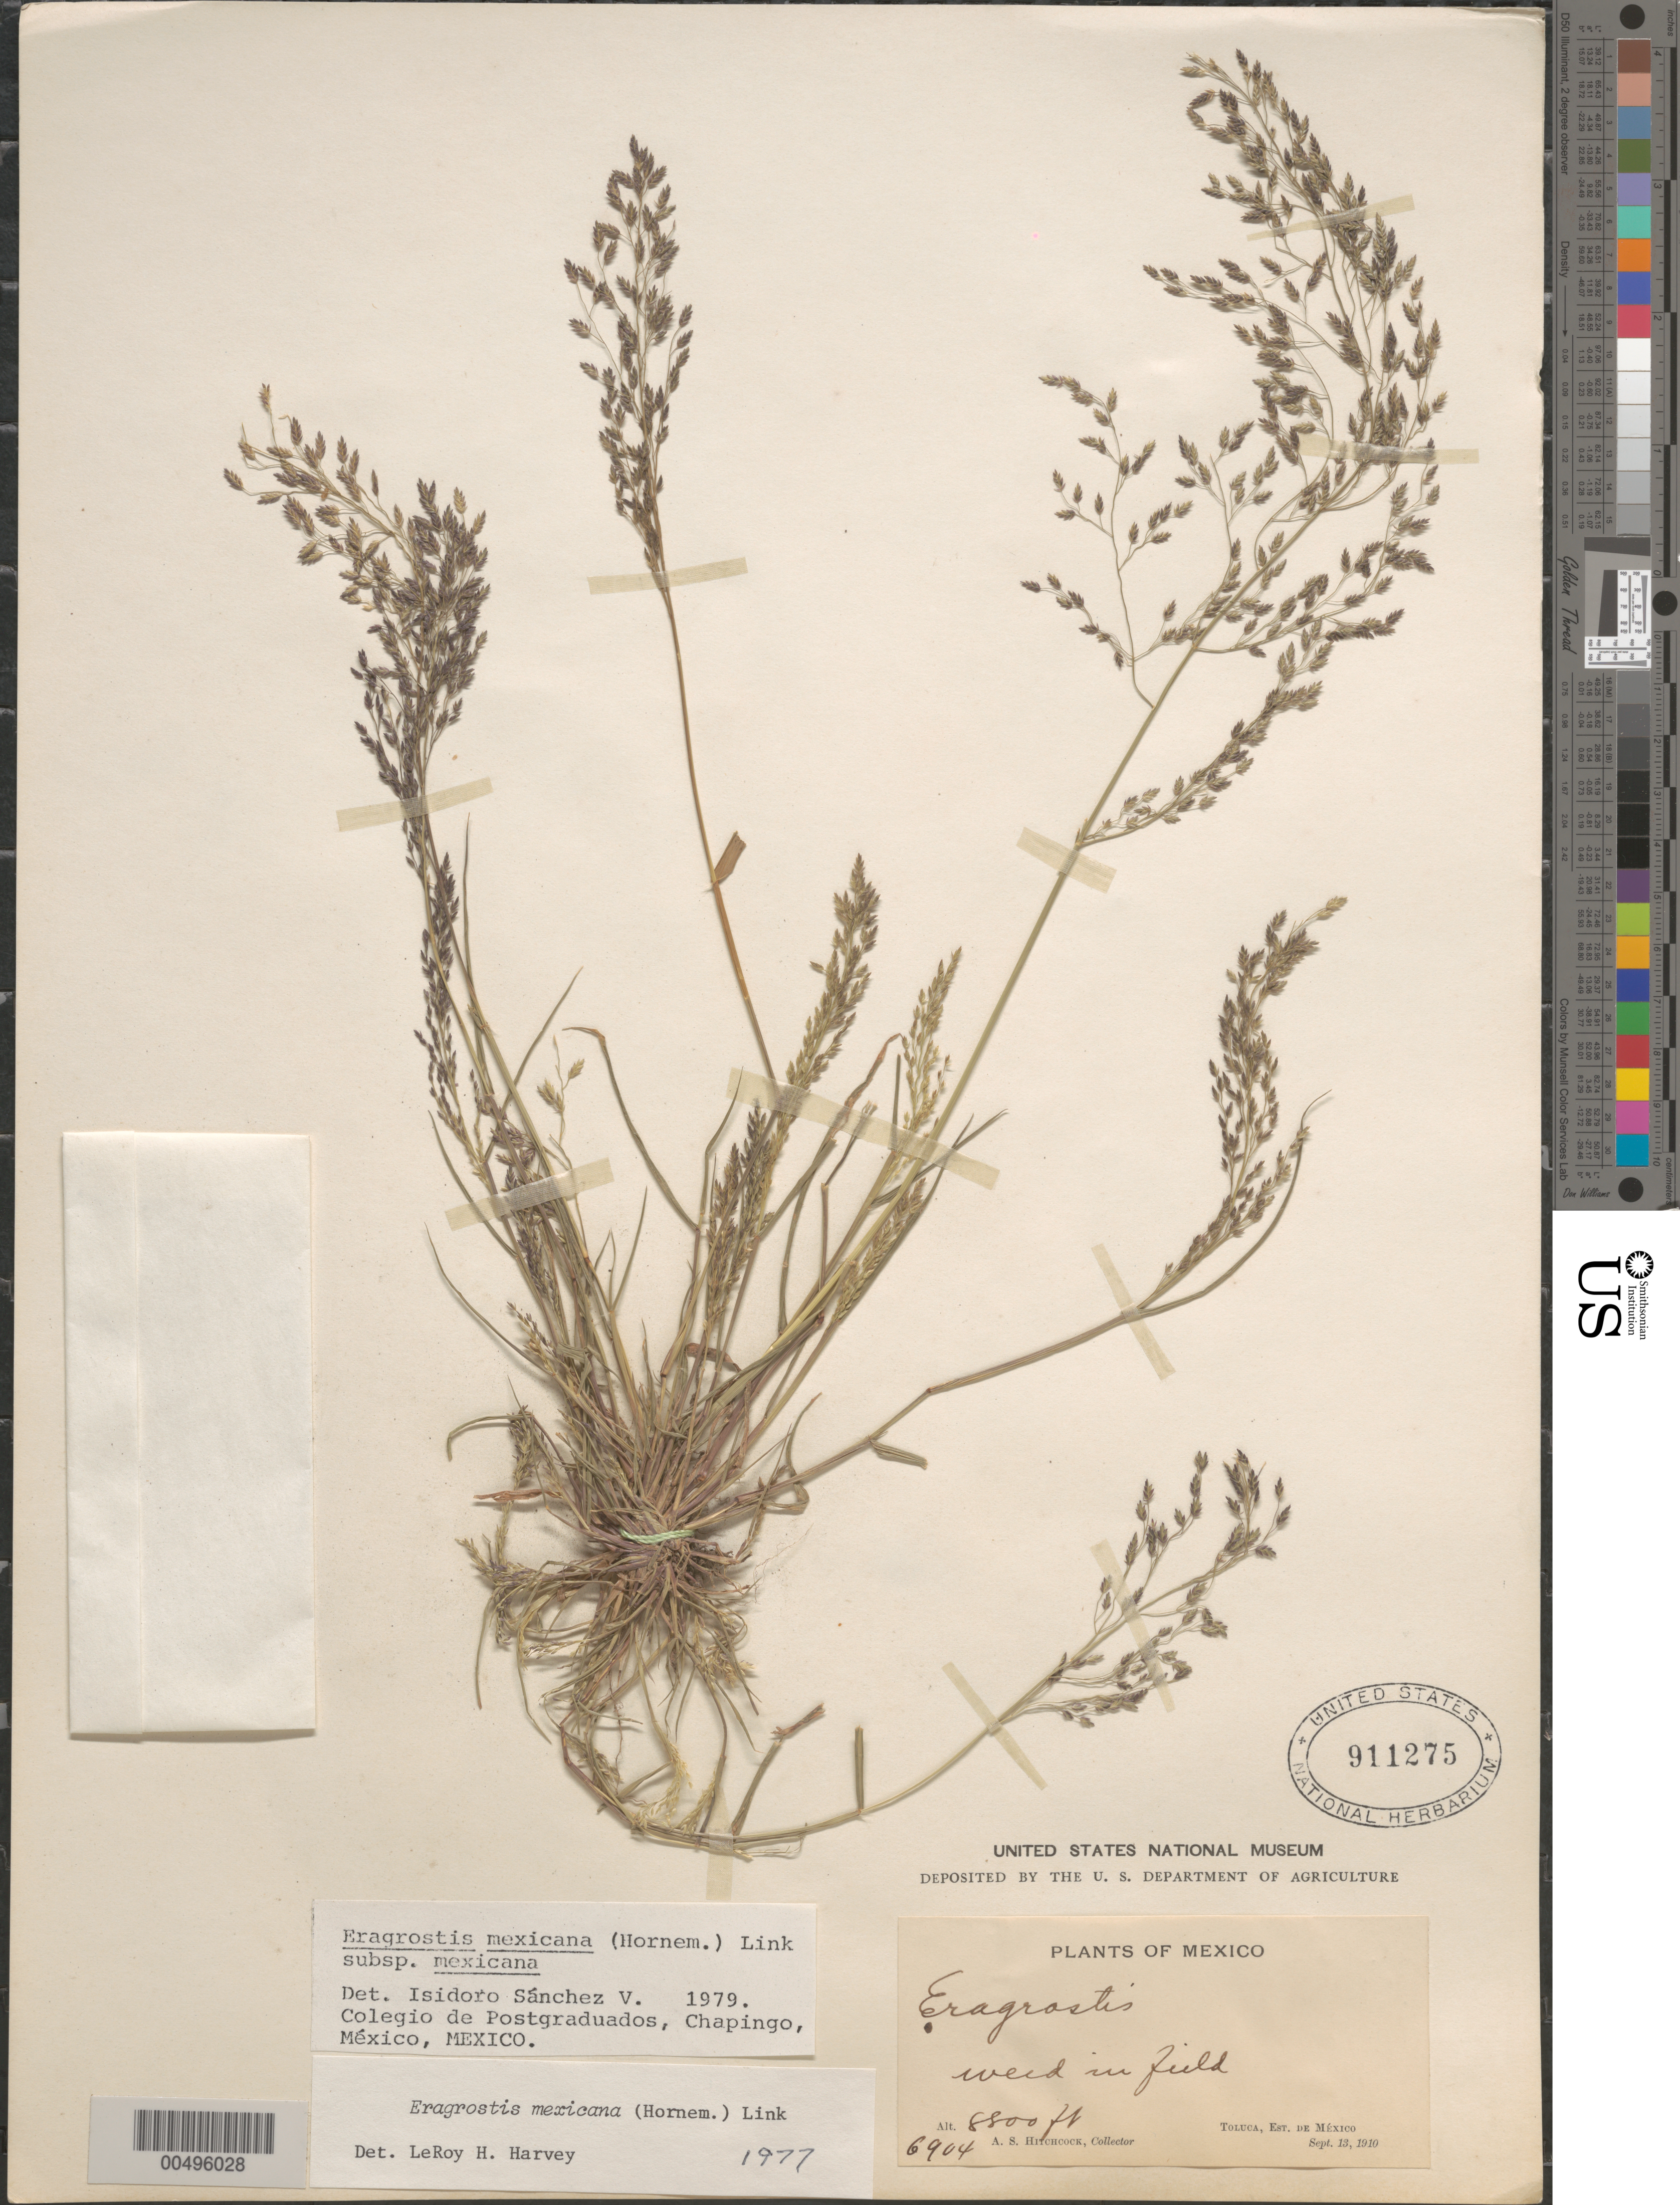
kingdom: Plantae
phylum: Tracheophyta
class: Liliopsida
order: Poales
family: Poaceae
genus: Eragrostis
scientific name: Eragrostis mexicana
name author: (Hornem.) Link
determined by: Sánchez Vega, I. M.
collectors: A. S. Hitchcock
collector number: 6904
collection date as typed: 13 Sep 1910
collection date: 1910-09-13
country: Mexico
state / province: México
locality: Toluca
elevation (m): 2682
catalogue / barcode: US 911275